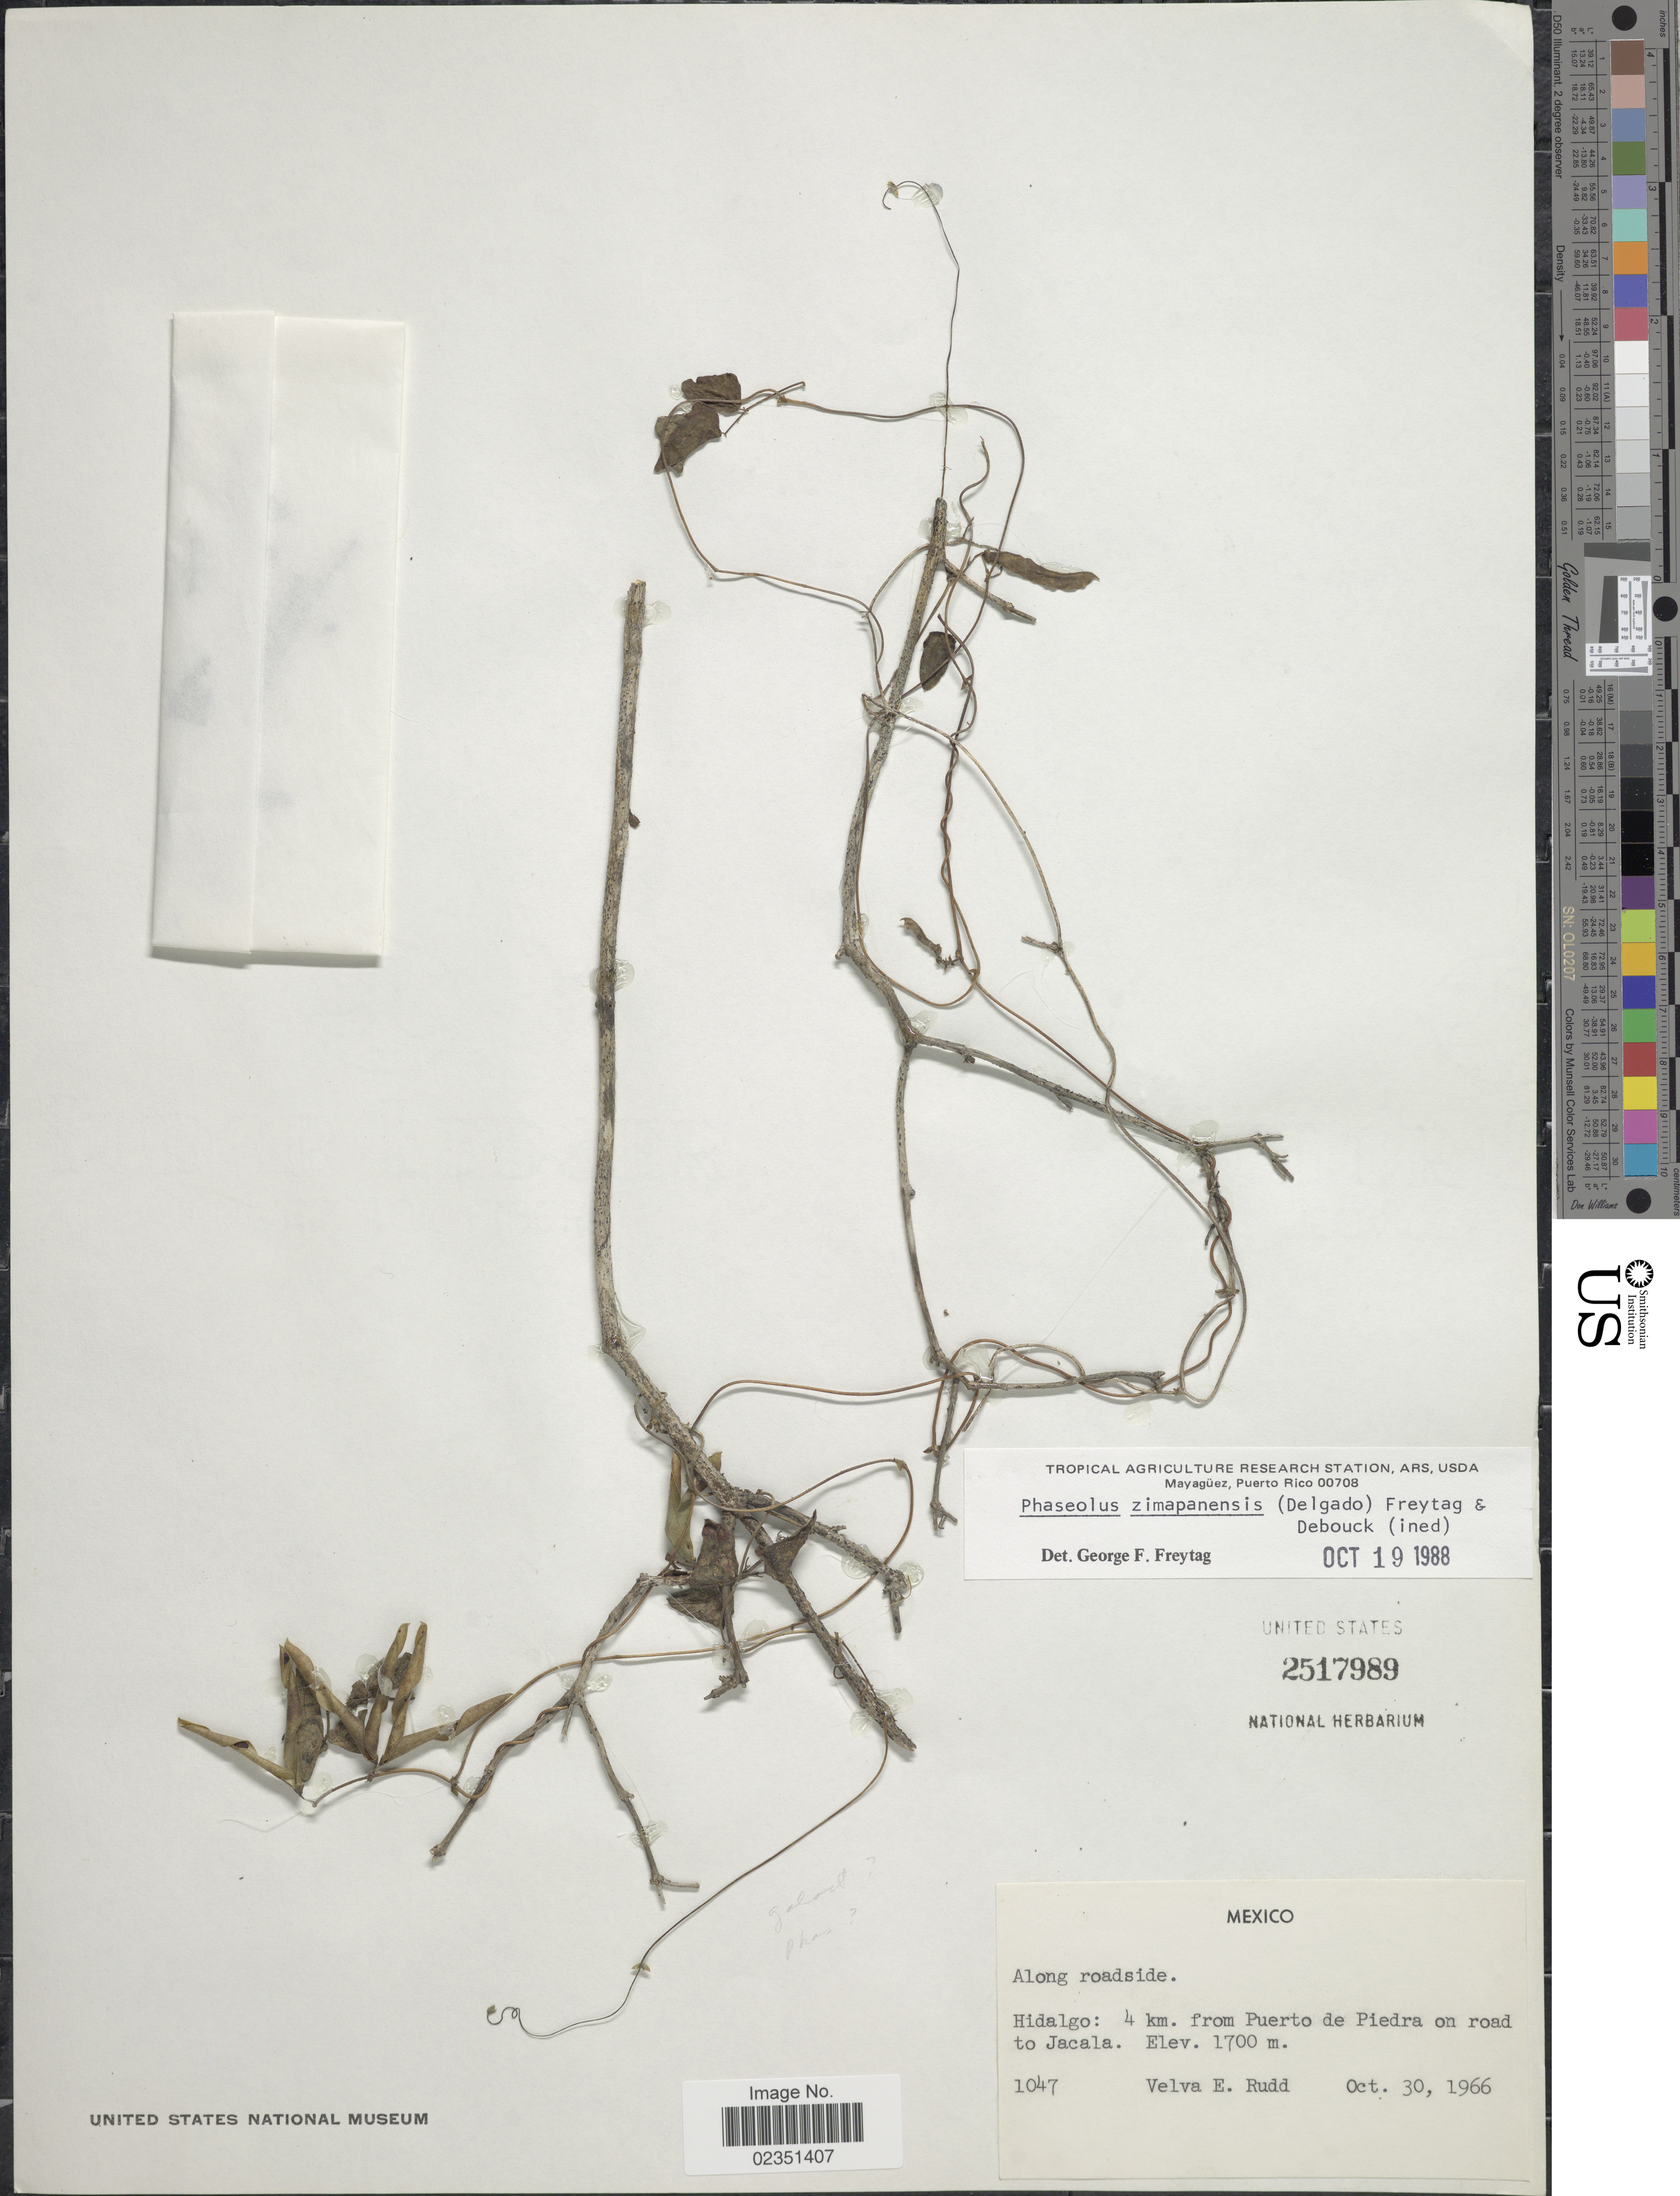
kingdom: Plantae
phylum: Tracheophyta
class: Magnoliopsida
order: Fabales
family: Fabaceae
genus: Phaseolus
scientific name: Phaseolus zimapanensis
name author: A. Delgado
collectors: V. E. Rudd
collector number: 1047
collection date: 1966-10-30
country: Mexico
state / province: Hidalgo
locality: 4 km. from Puerto de Piedra on road to Jacala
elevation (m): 1700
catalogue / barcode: US 2517989